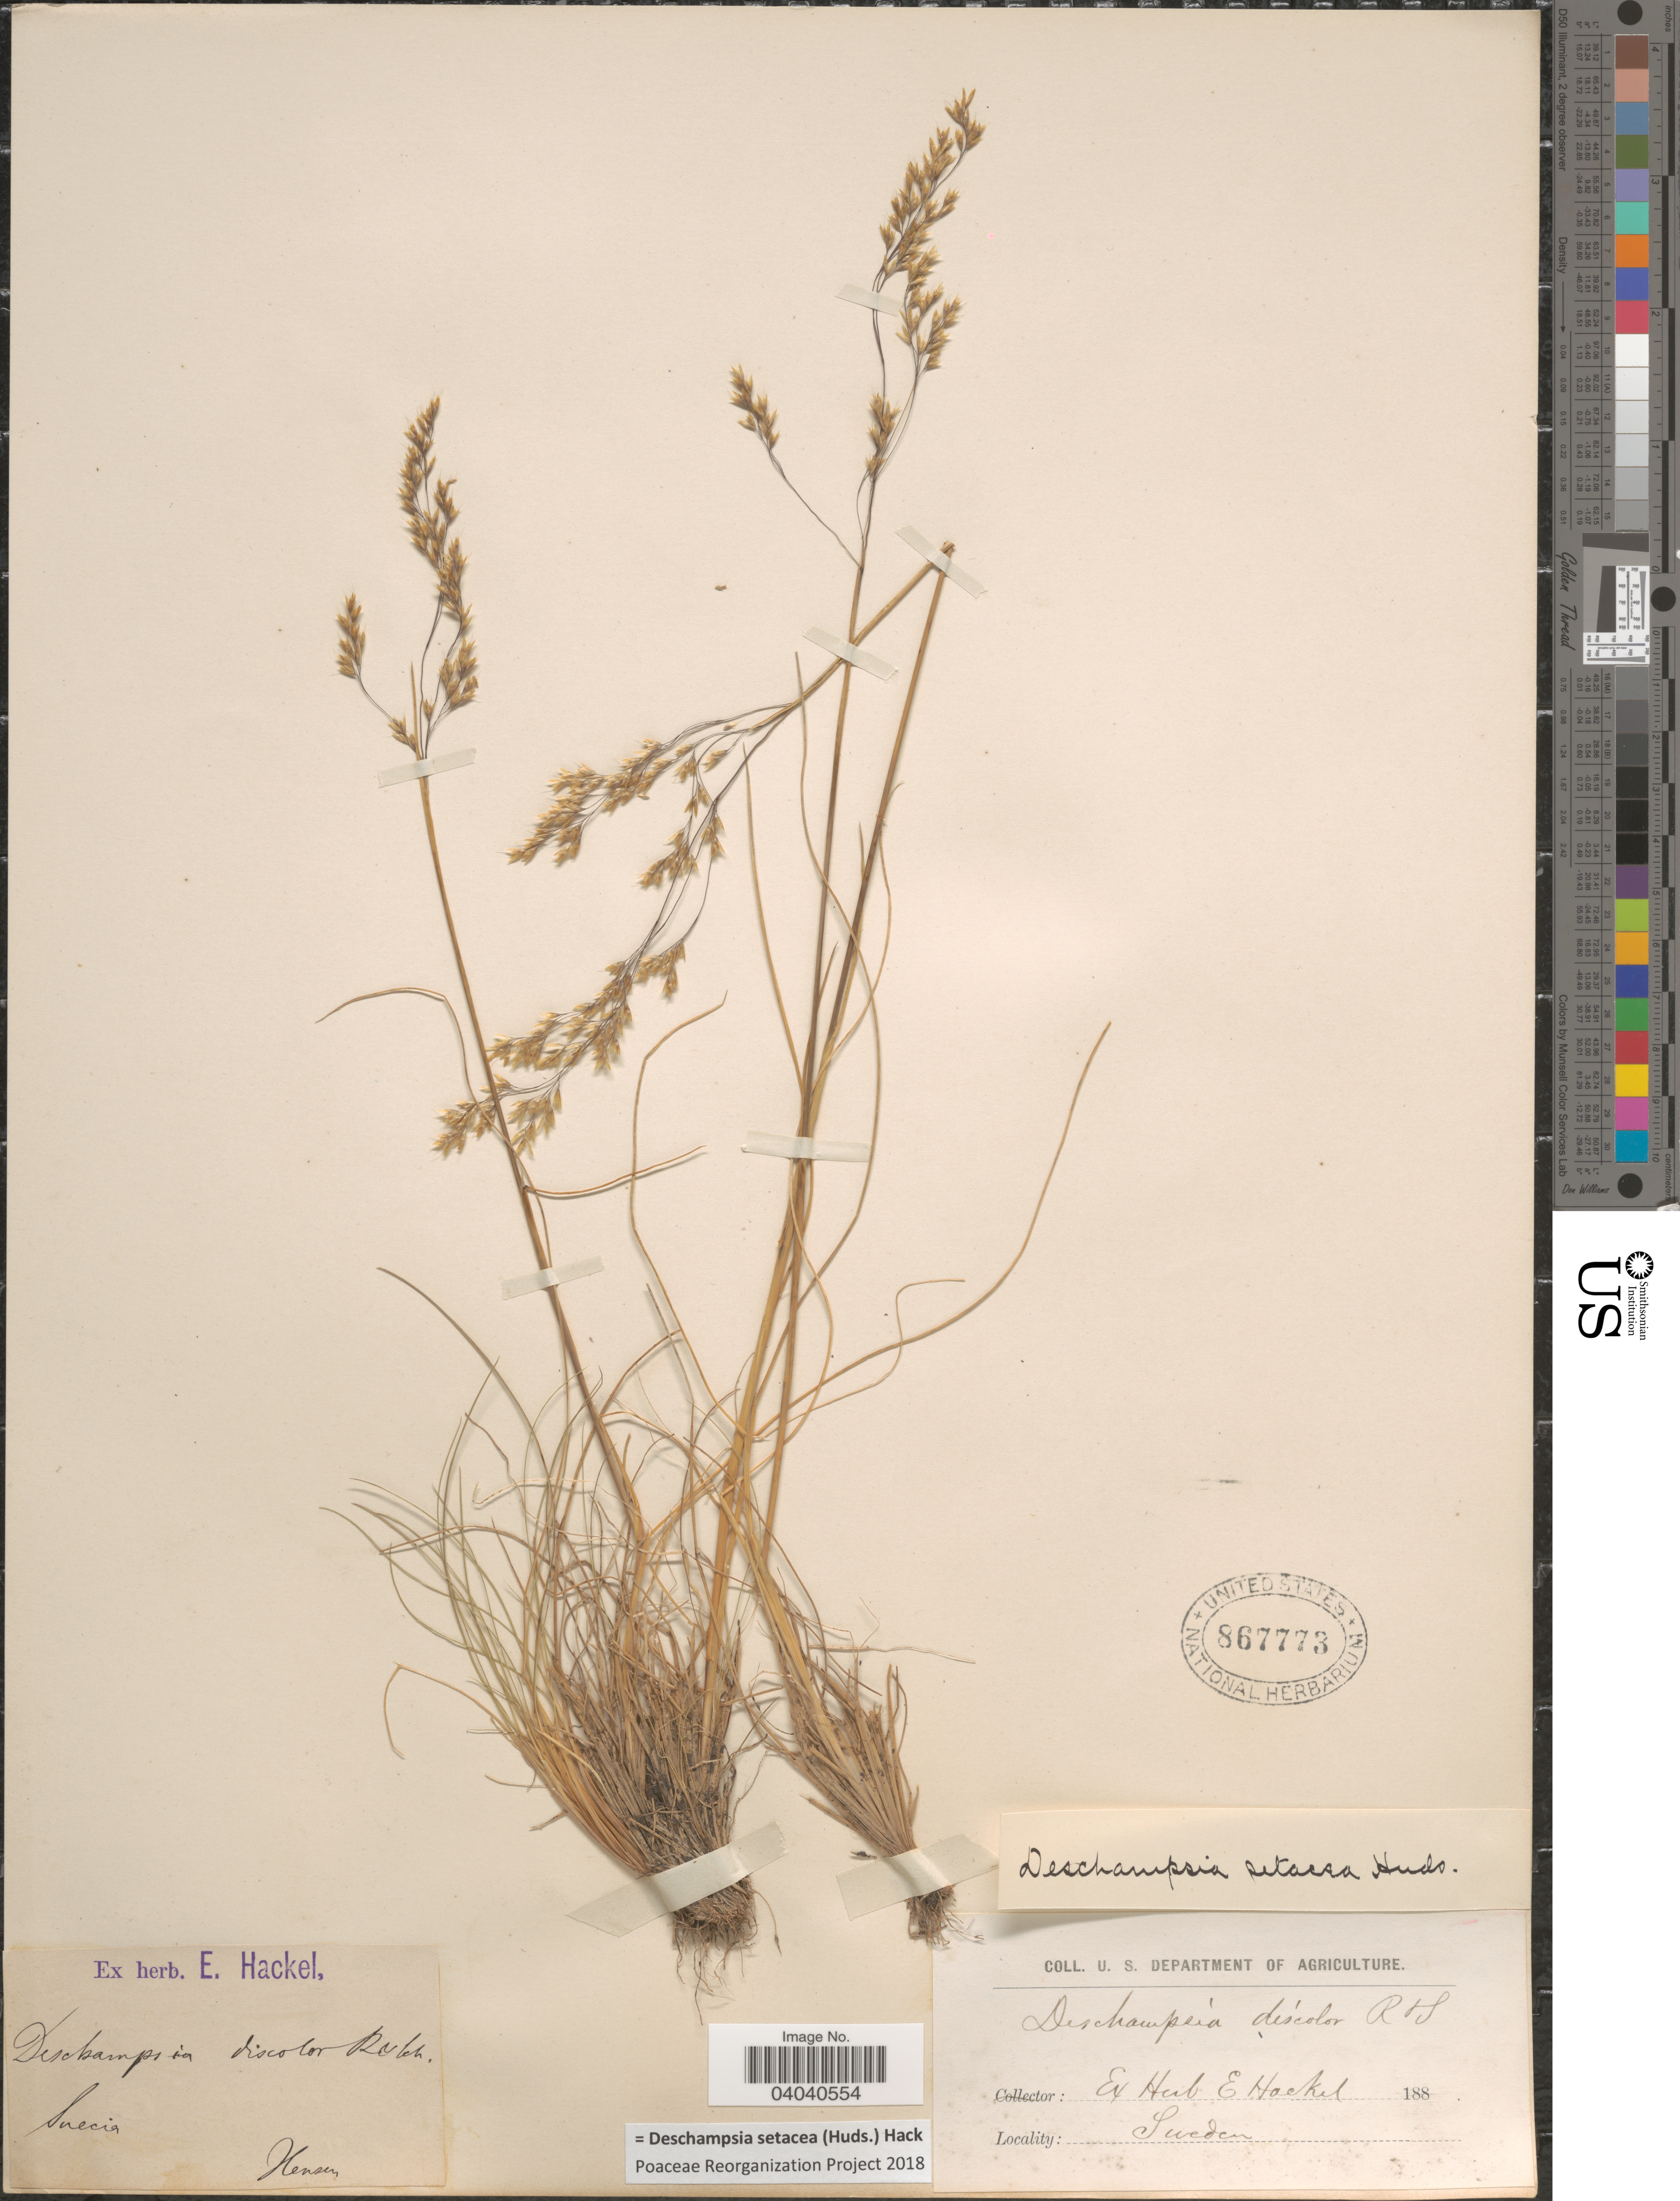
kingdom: Plantae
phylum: Tracheophyta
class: Liliopsida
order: Poales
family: Poaceae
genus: Deschampsia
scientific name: Deschampsia setacea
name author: (Huds.) Hack.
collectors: Hensen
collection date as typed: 188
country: Sweden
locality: Suecia.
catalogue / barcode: US 867773